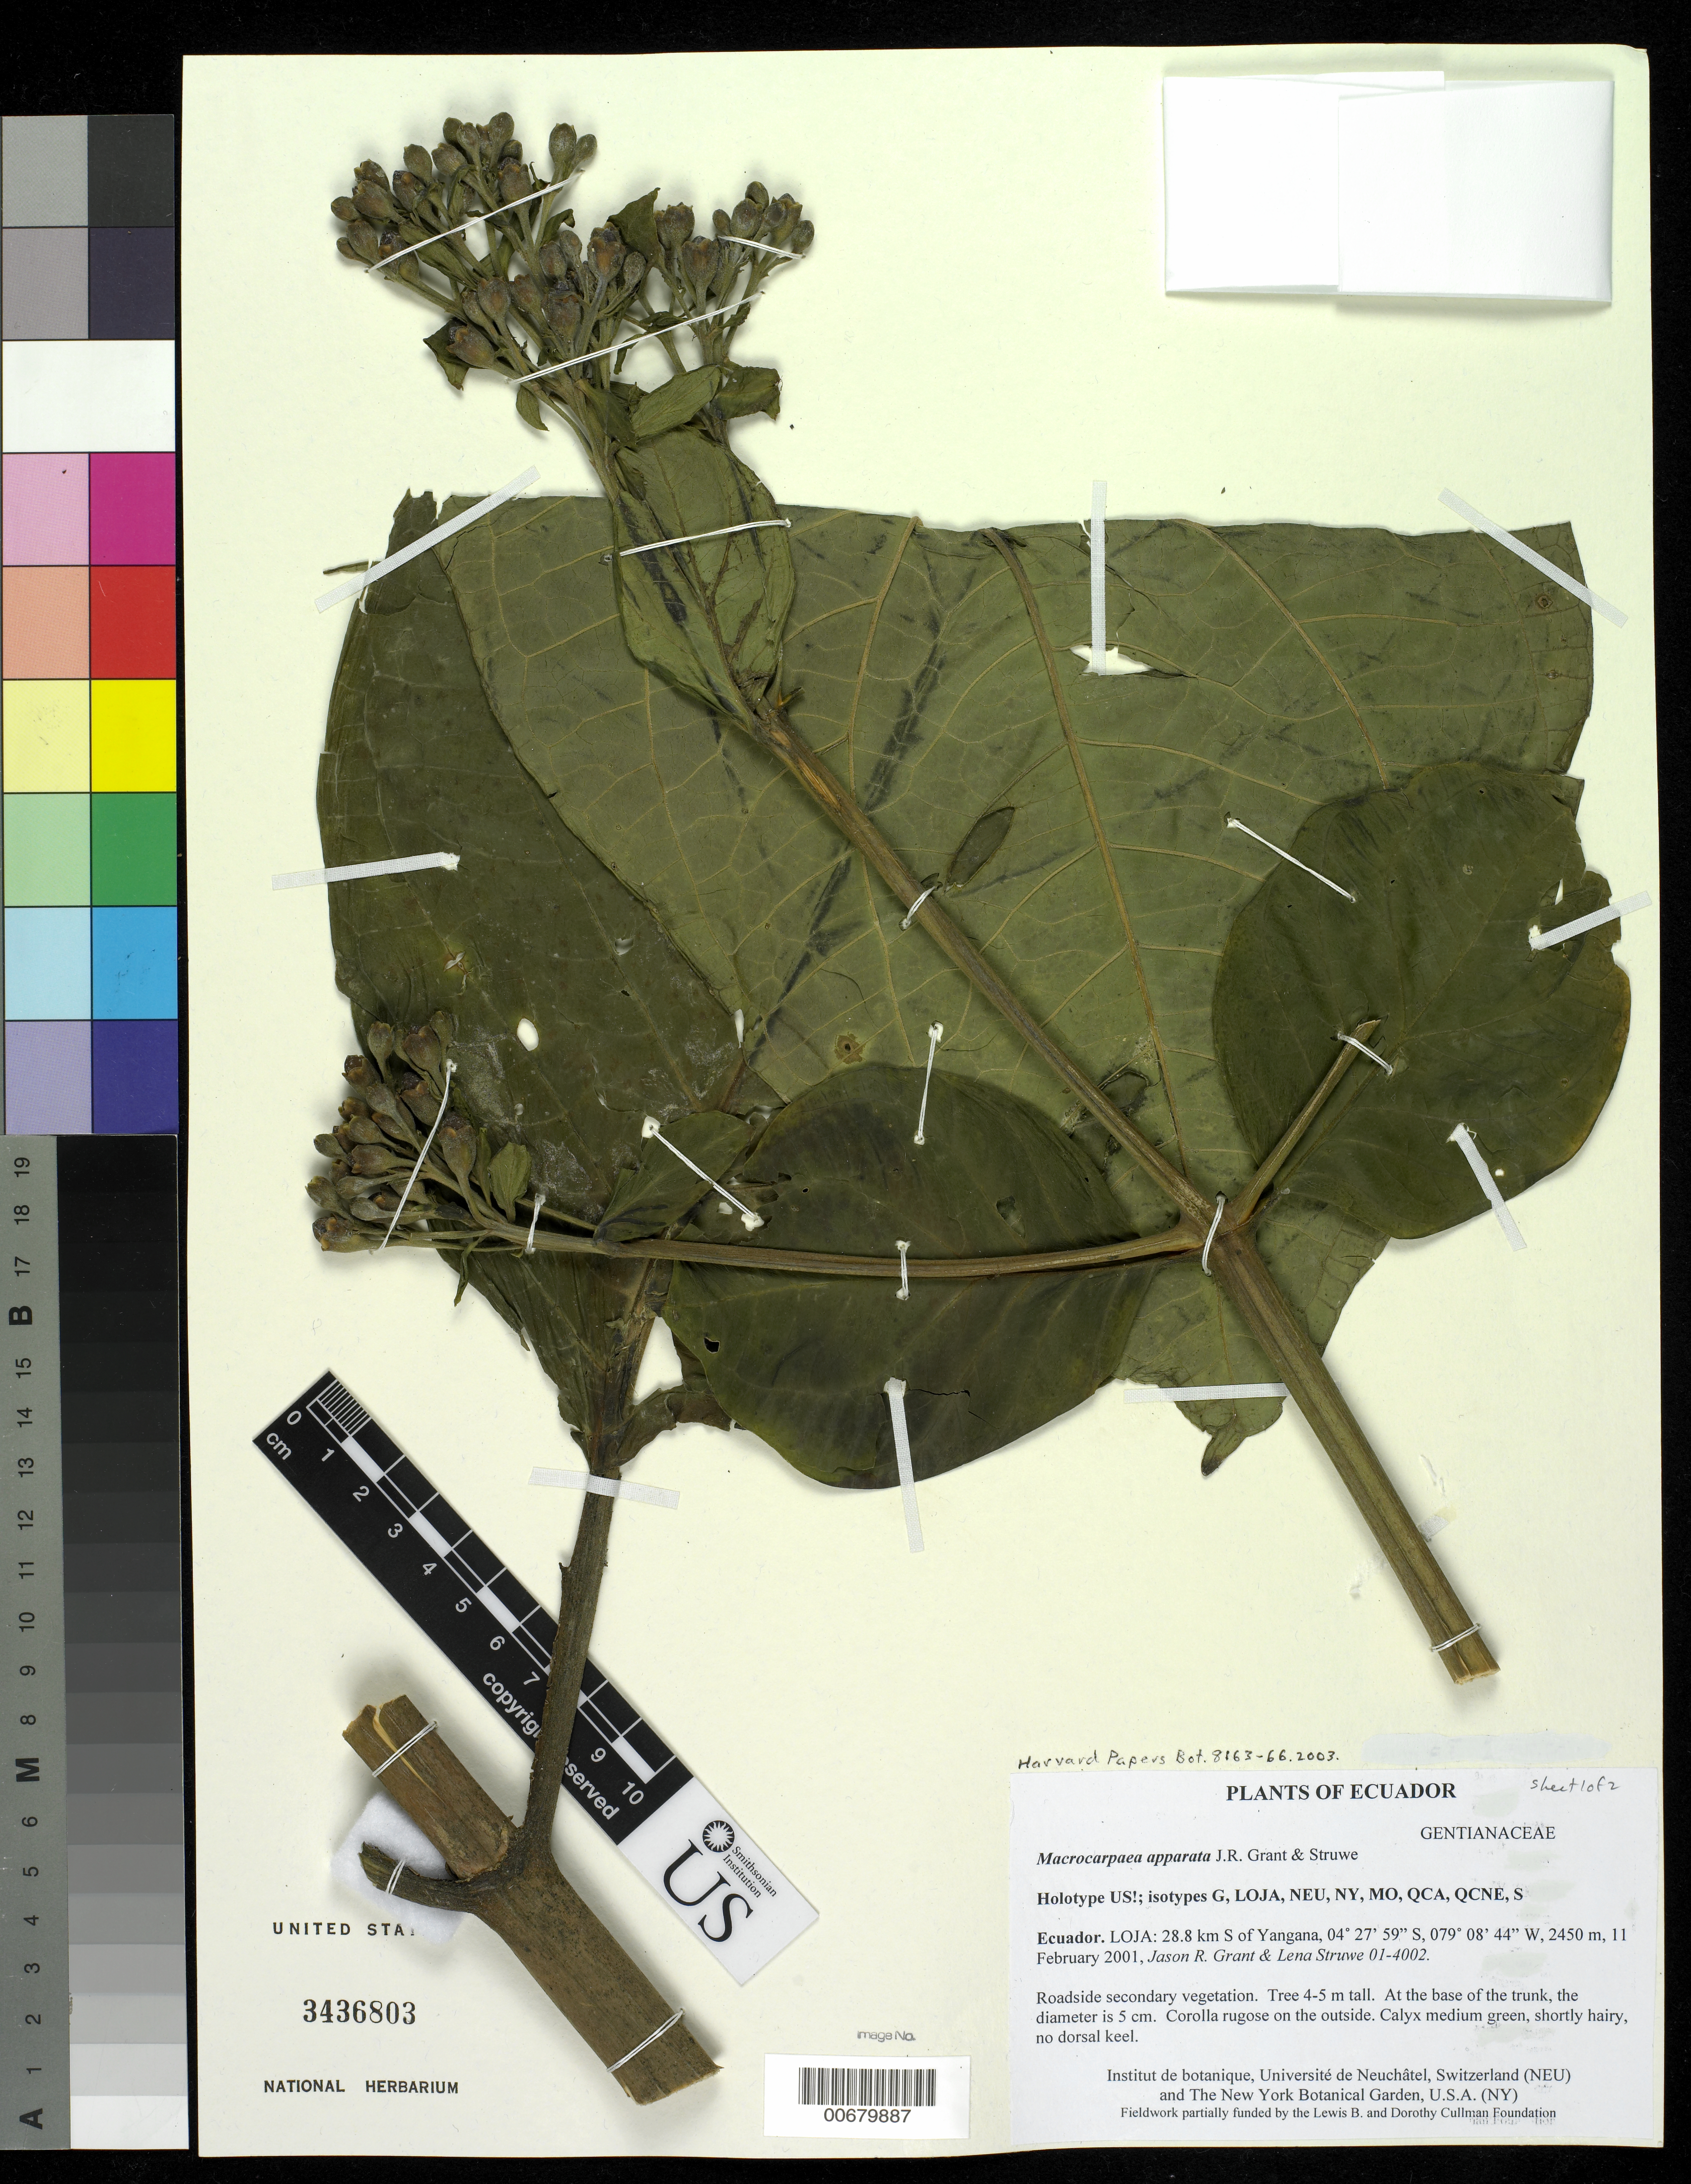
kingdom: Plantae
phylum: Tracheophyta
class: Magnoliopsida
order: Gentianales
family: Gentianaceae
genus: Macrocarpaea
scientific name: Macrocarpaea apparata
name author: J.R. Grant & Struwe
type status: Holotype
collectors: J. R. Grant & L. Struwe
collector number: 01-4002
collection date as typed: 11 Feb 2001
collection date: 2001-02-11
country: Ecuador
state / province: Loja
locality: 28.8 km S of Yangana.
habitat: Roadside secondary vegetation.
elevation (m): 2450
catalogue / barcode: US 3436803